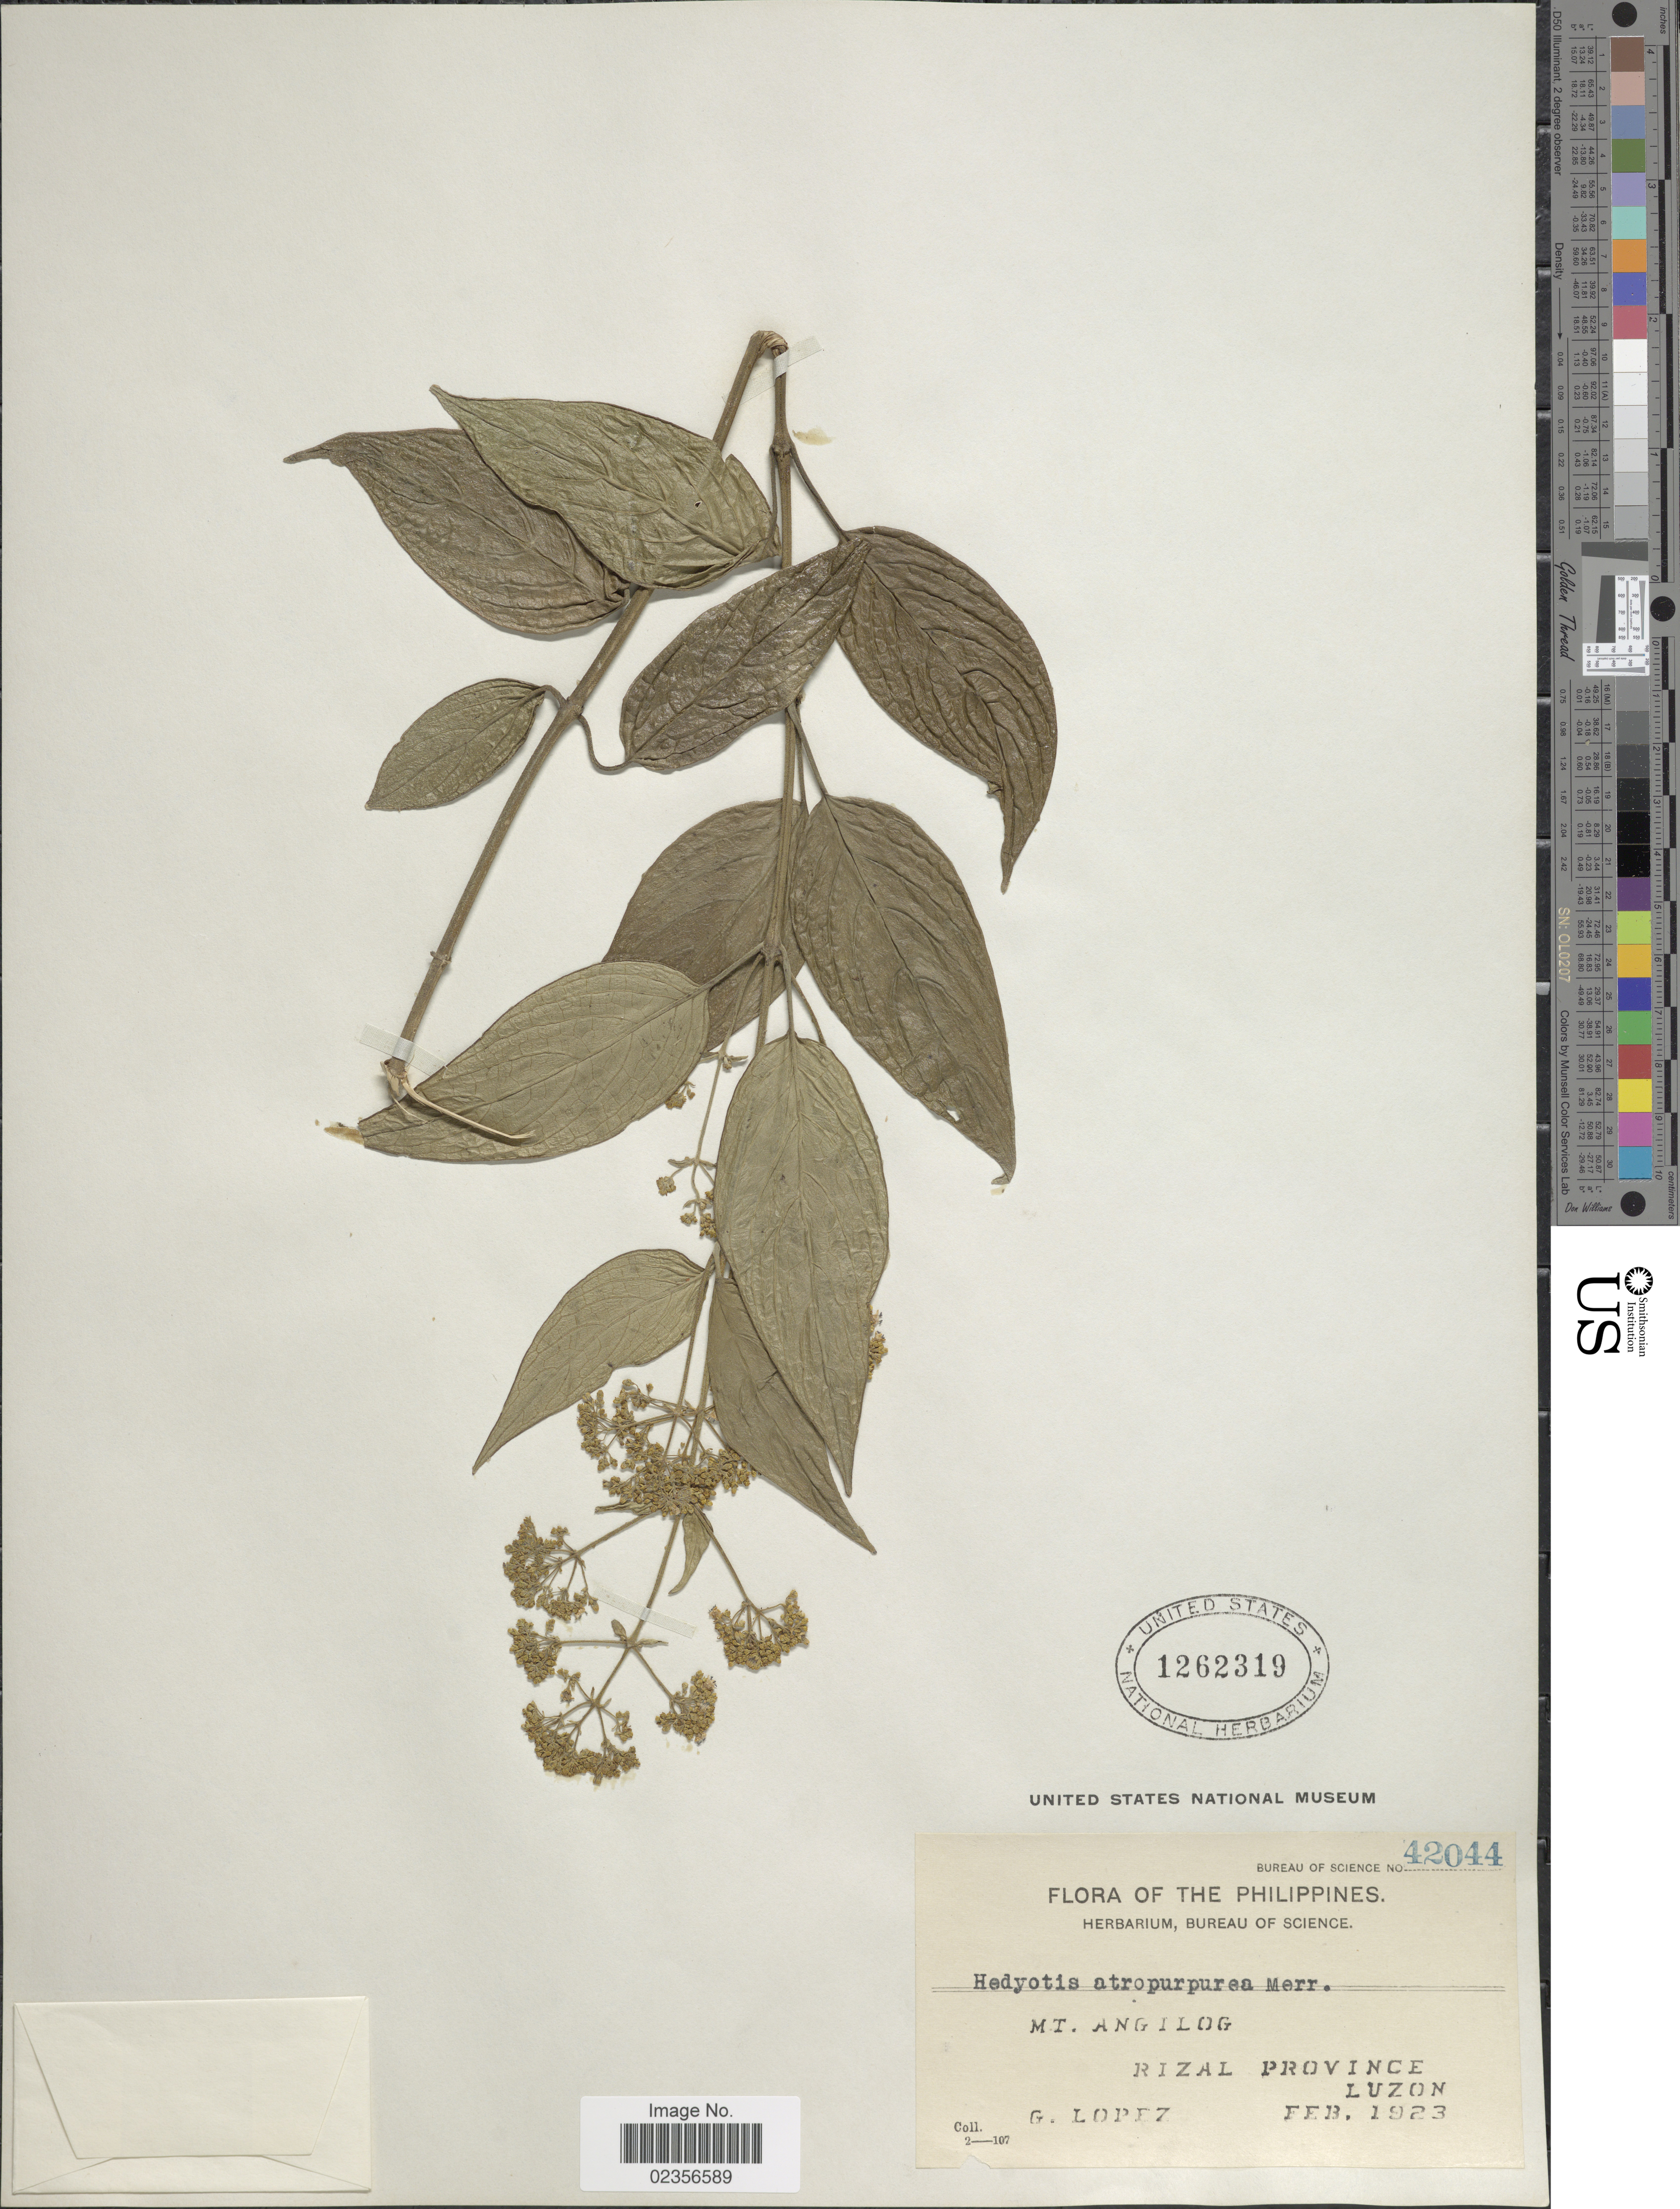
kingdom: Plantae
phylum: Tracheophyta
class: Magnoliopsida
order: Gentianales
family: Rubiaceae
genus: Hedyotis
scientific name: Hedyotis atropurpurea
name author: Merr.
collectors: G. Lopéz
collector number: Bureau of Science 42044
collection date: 1923-02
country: Philippines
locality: Mt. Angilog, Rizal Province, Luzon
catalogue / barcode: US 1262319